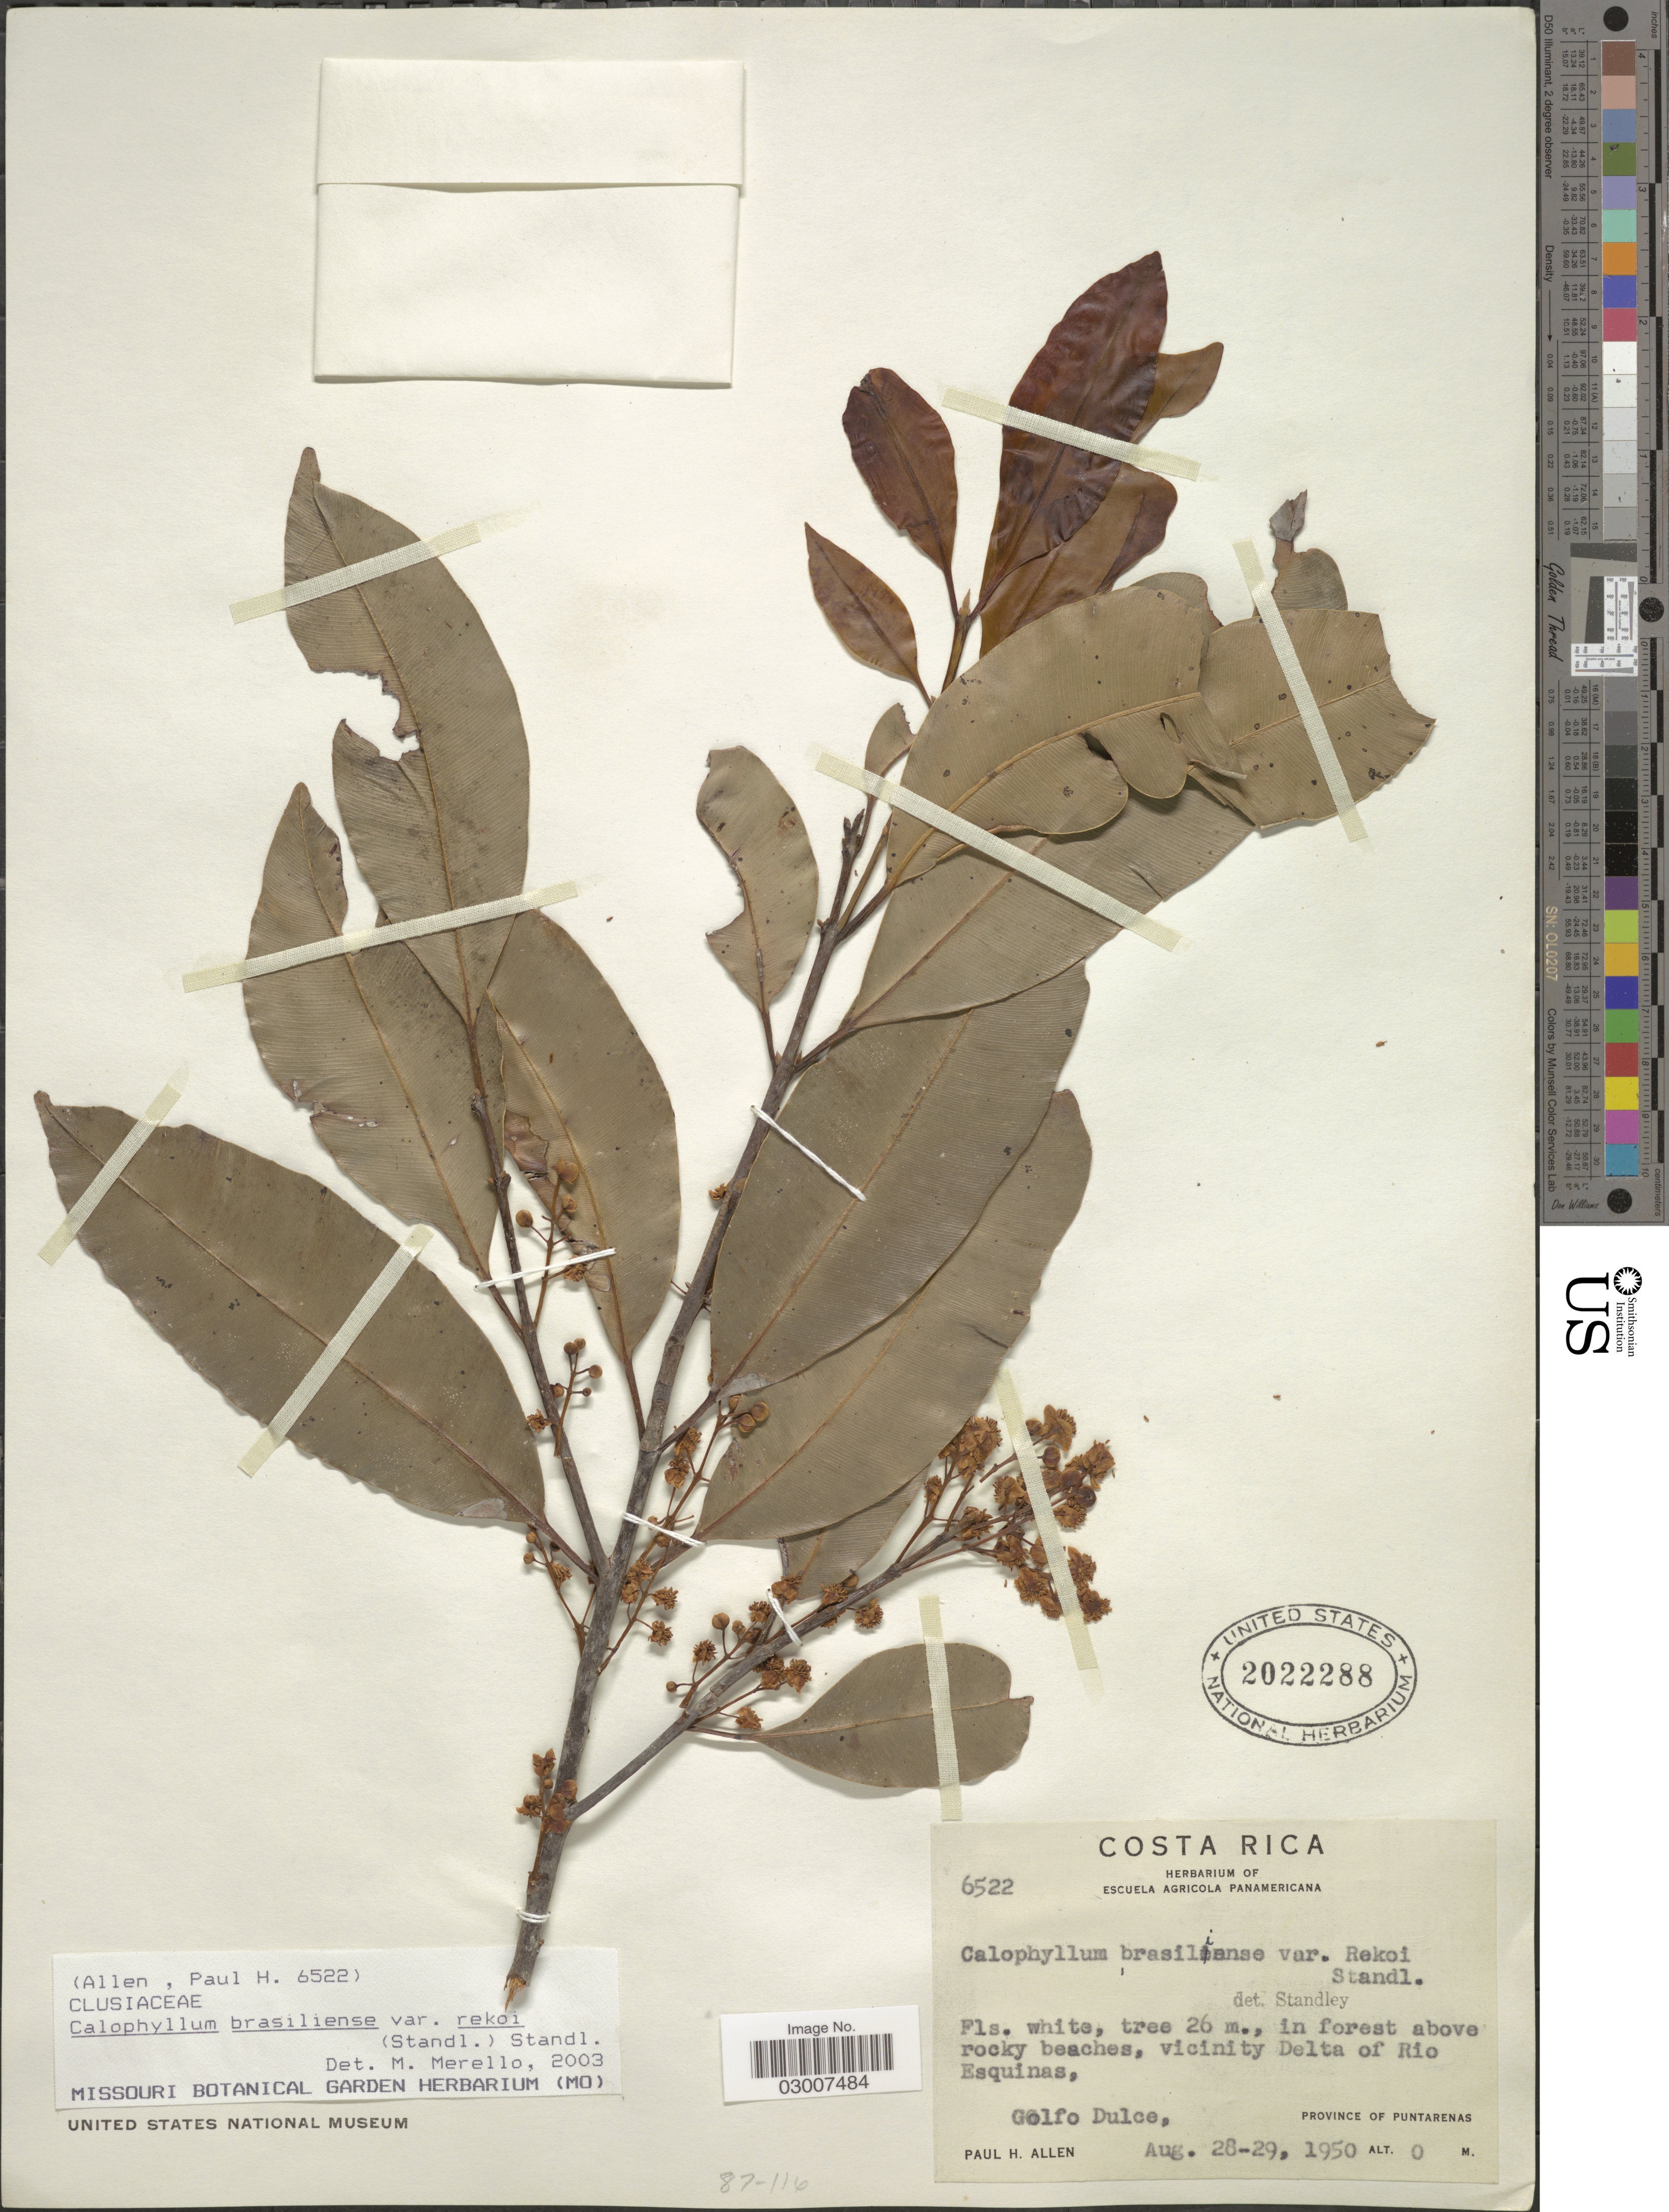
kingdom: Plantae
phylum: Tracheophyta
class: Magnoliopsida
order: Malpighiales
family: Calophyllaceae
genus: Calophyllum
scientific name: Calophyllum brasiliense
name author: Cambess.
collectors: P. H. Allen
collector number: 6522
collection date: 1950-08-28/1950-08-29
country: Costa Rica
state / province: Puntarenas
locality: Vicinity of Delta of Rio Esquinas, Golfo Dulce.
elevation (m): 0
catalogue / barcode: US 2022288